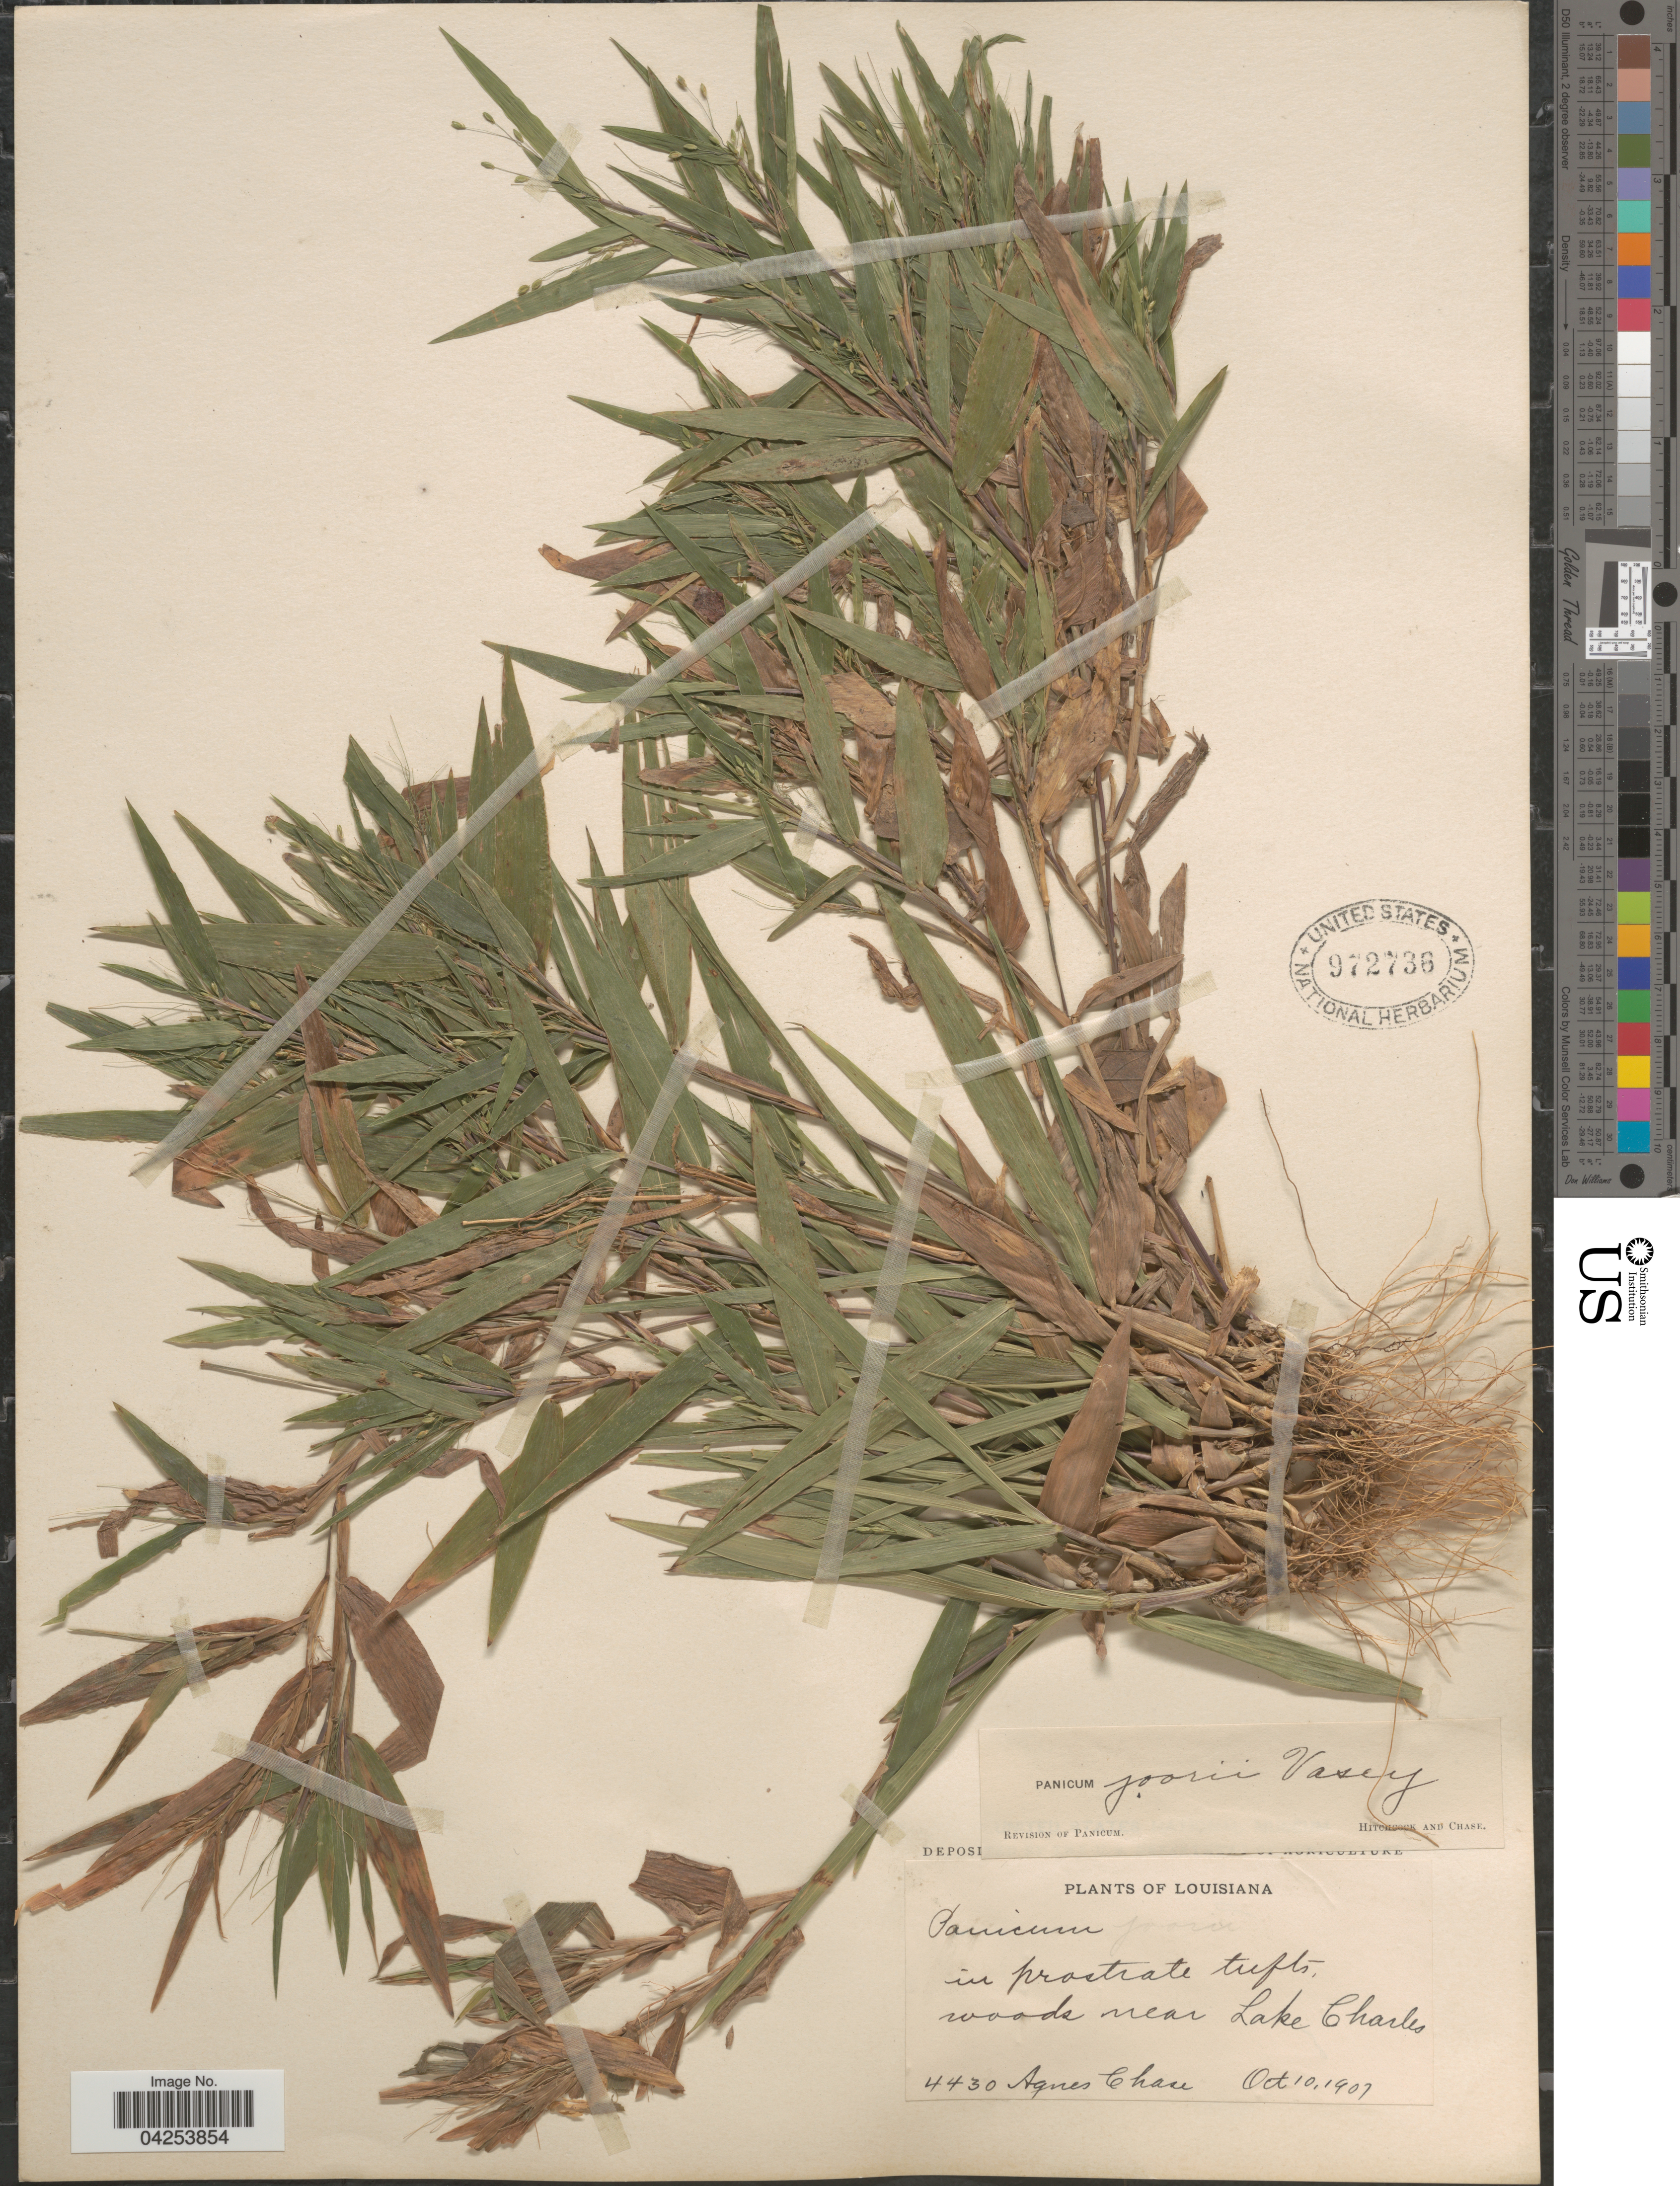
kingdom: Plantae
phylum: Tracheophyta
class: Liliopsida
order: Poales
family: Poaceae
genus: Dichanthelium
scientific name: Dichanthelium commutatum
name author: (Schult.) Gould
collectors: A. Chase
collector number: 4430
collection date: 1907-10-10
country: United States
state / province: Louisiana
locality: In prostrate tufts, woods near Lake Charles.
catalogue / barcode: US 972736